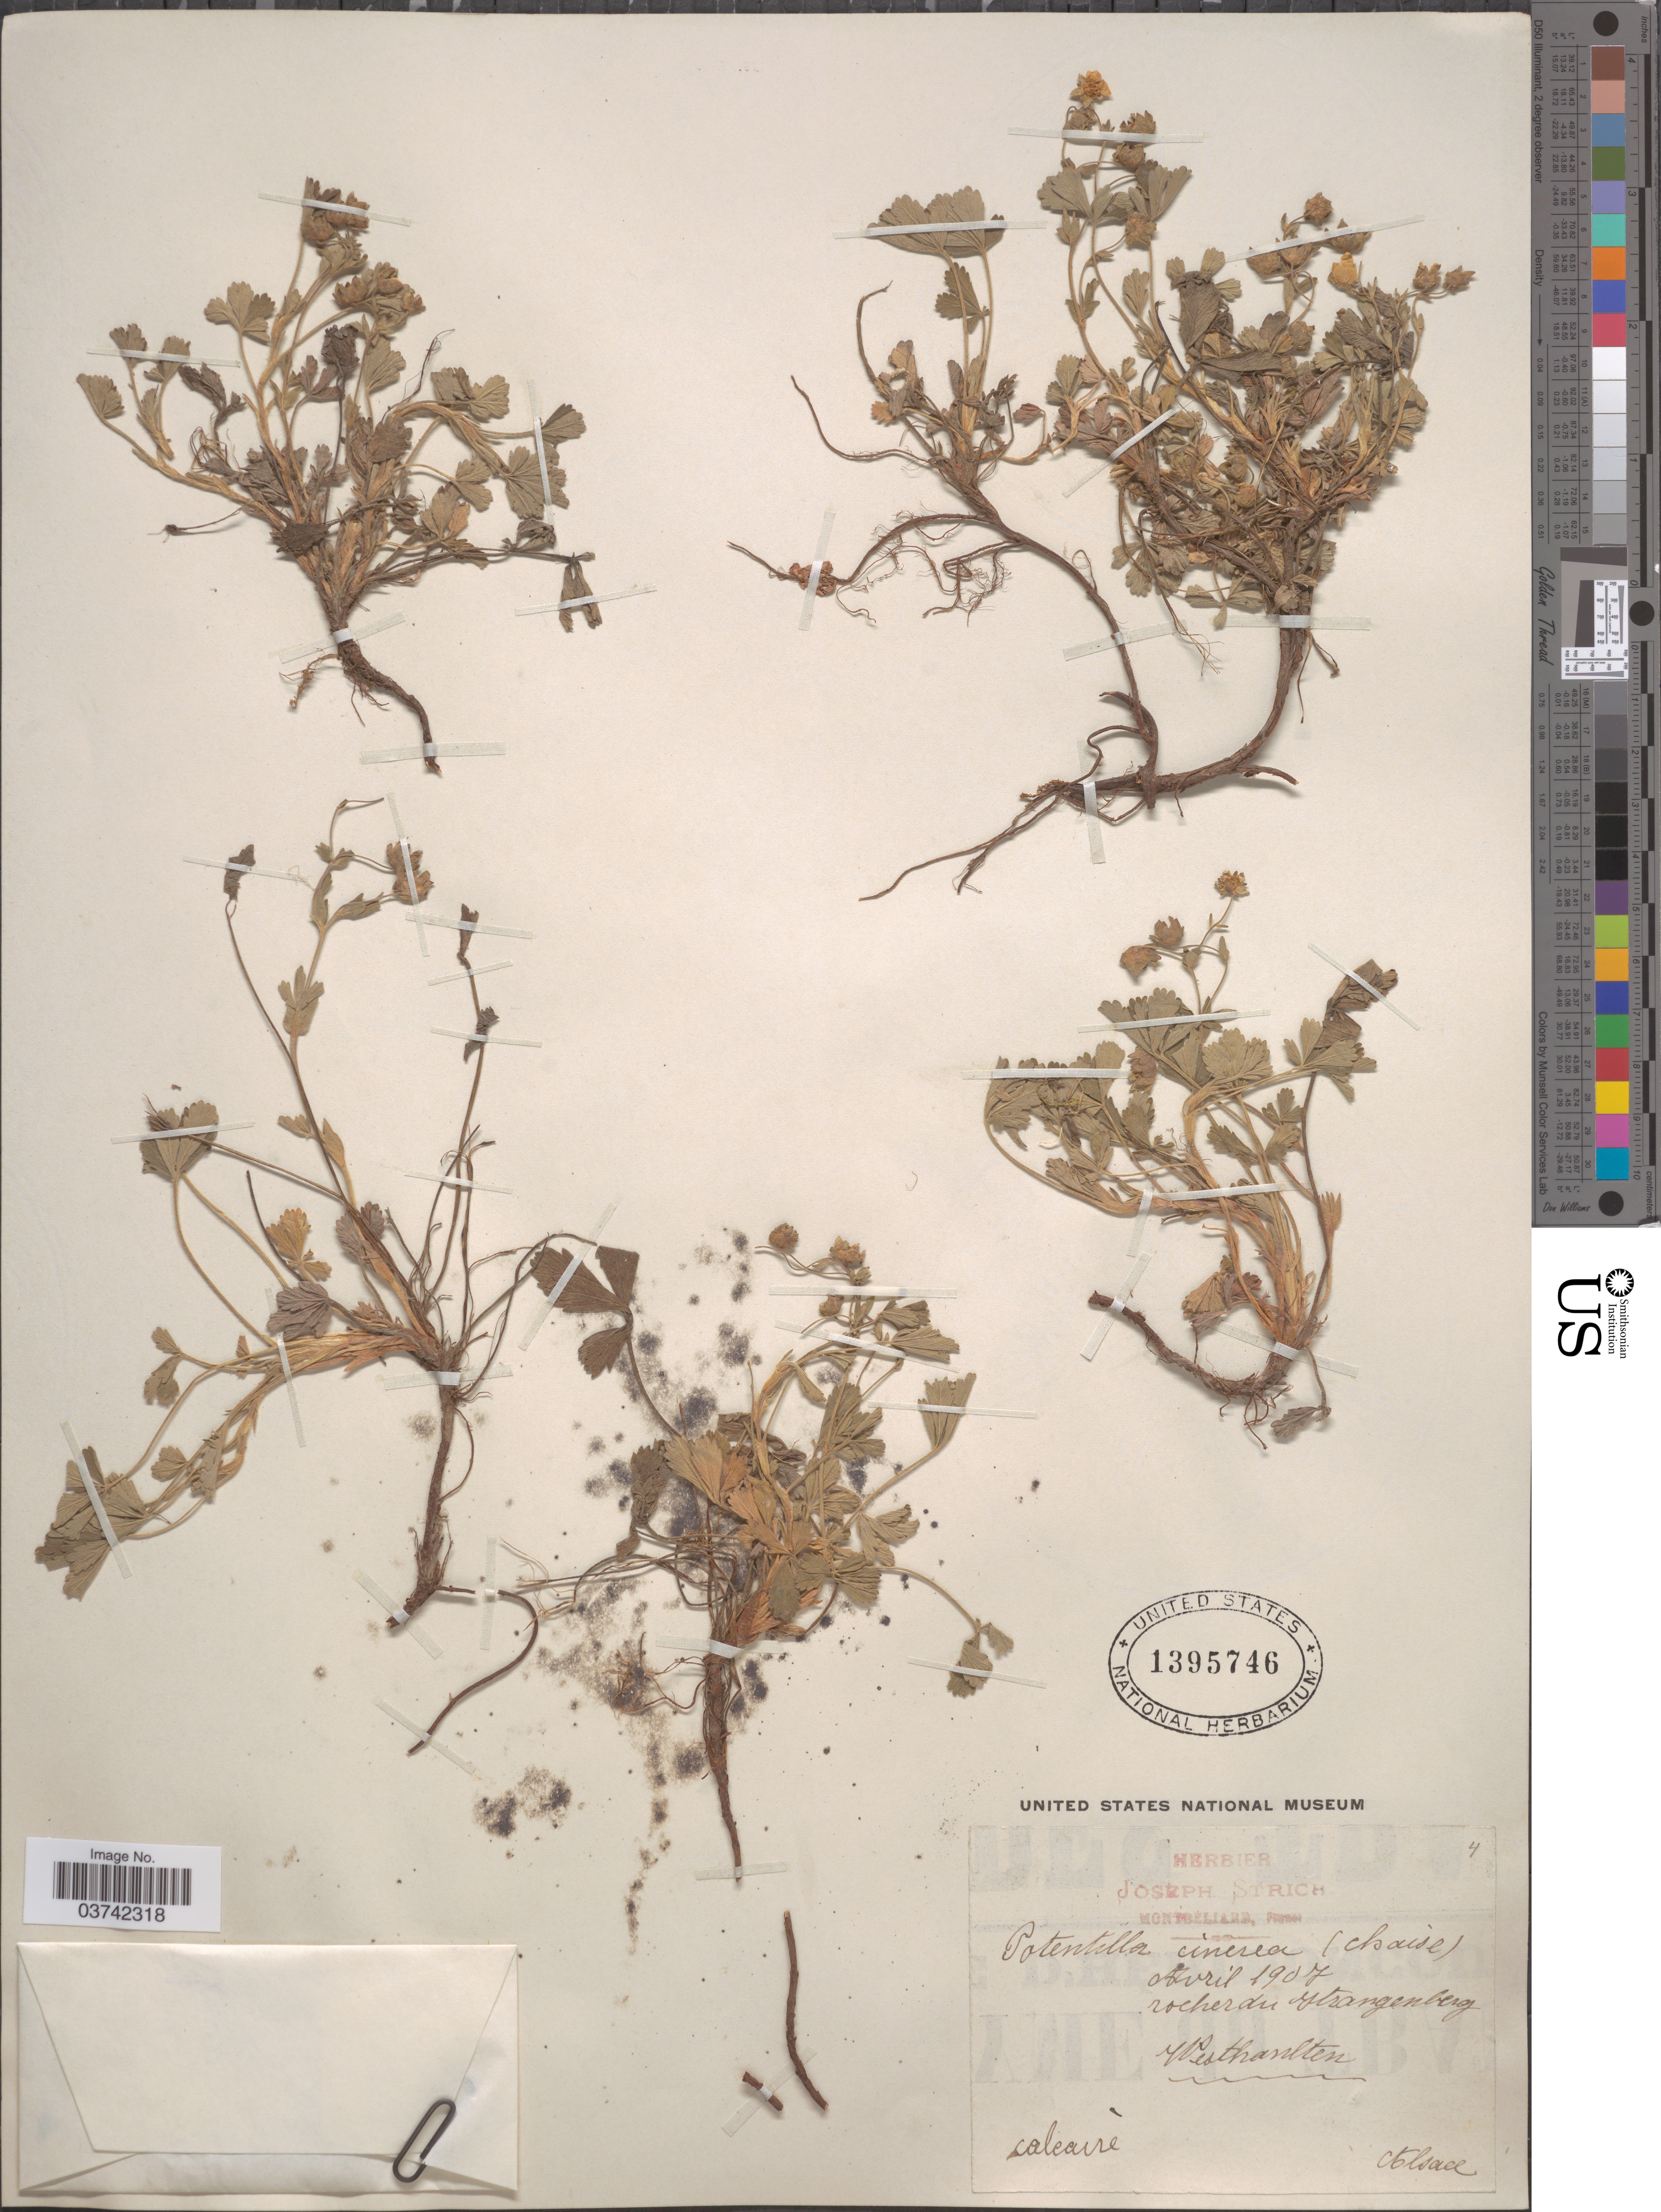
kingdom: Plantae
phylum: Tracheophyta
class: Magnoliopsida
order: Rosales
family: Rosaceae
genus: Potentilla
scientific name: Potentilla cinerea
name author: Chaix ex Vill.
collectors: Ex herb. Joseph Strich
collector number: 4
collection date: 1907-04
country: France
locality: Rocher du Strangenberg. Westhaulten. Alsace.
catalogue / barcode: US 1395746